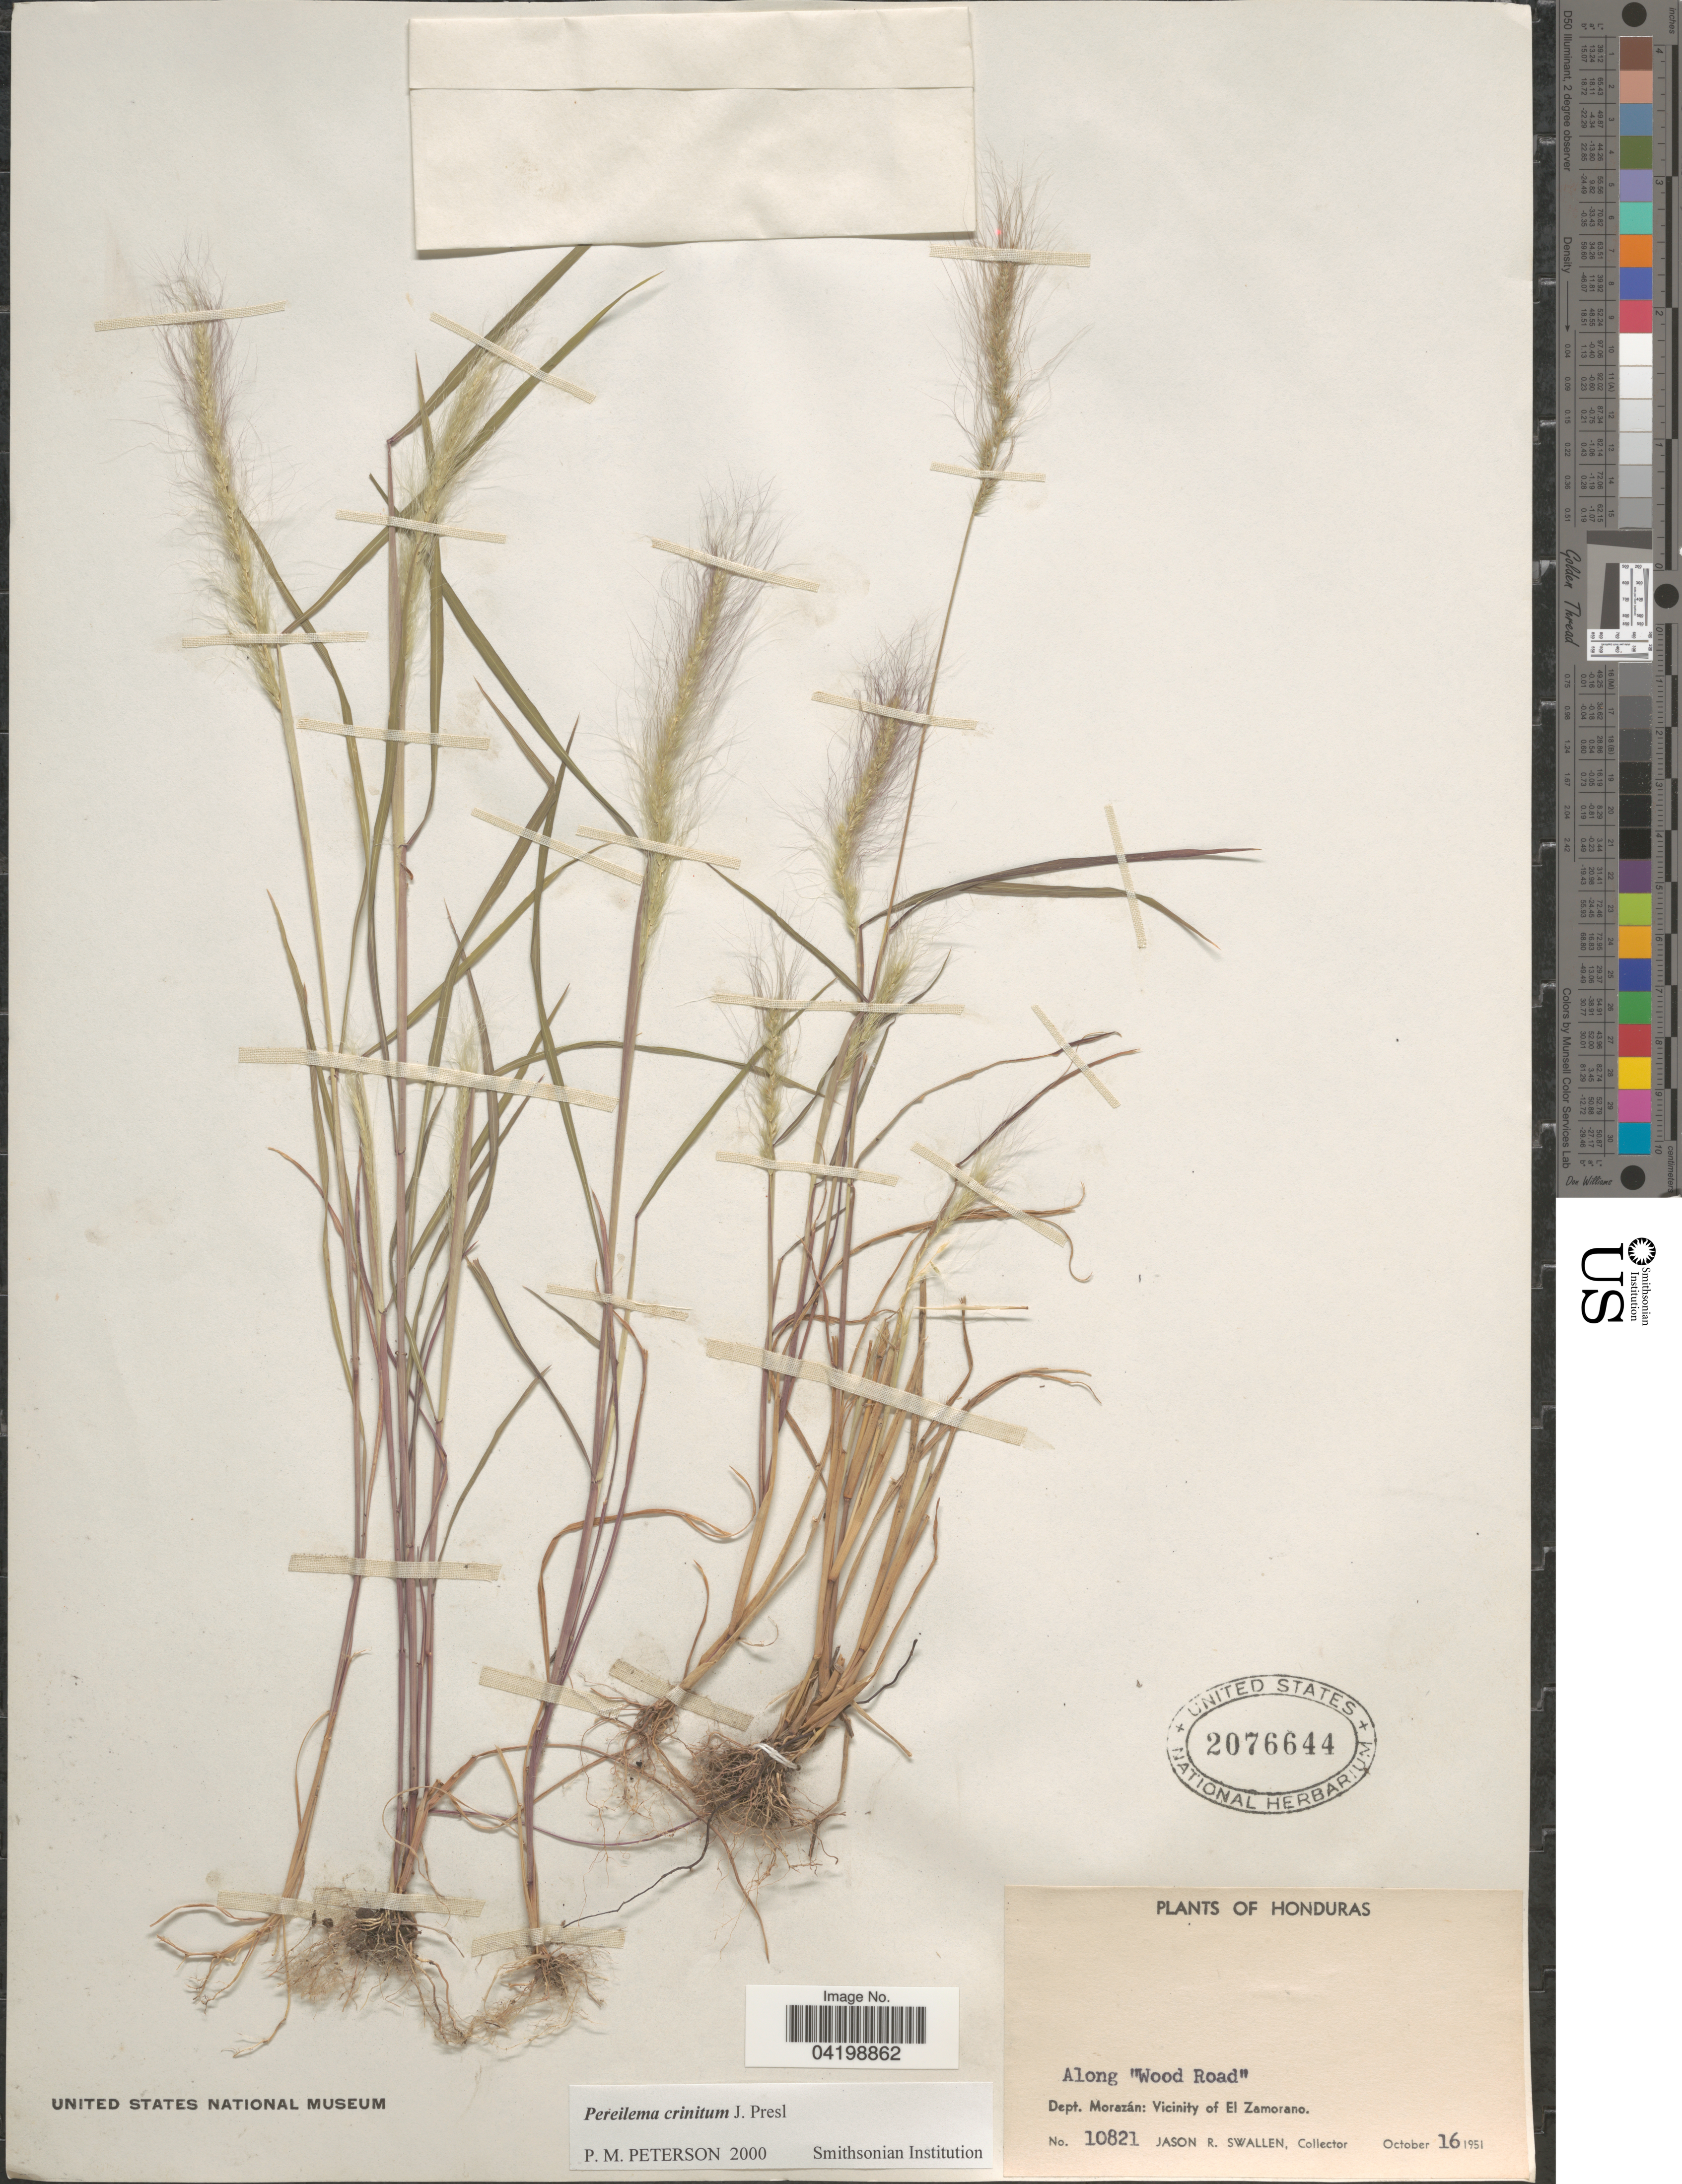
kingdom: Plantae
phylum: Tracheophyta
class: Liliopsida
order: Poales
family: Poaceae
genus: Muhlenbergia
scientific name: Muhlenbergia pereilema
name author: P.M. Peterson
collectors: J. R. Swallen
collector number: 10821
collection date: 1951-10-16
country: Honduras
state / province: Fco. Morazán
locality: Along "Wood Road". Dept. Morazán: Vicinity of El Zamorano.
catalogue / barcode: US 2076644